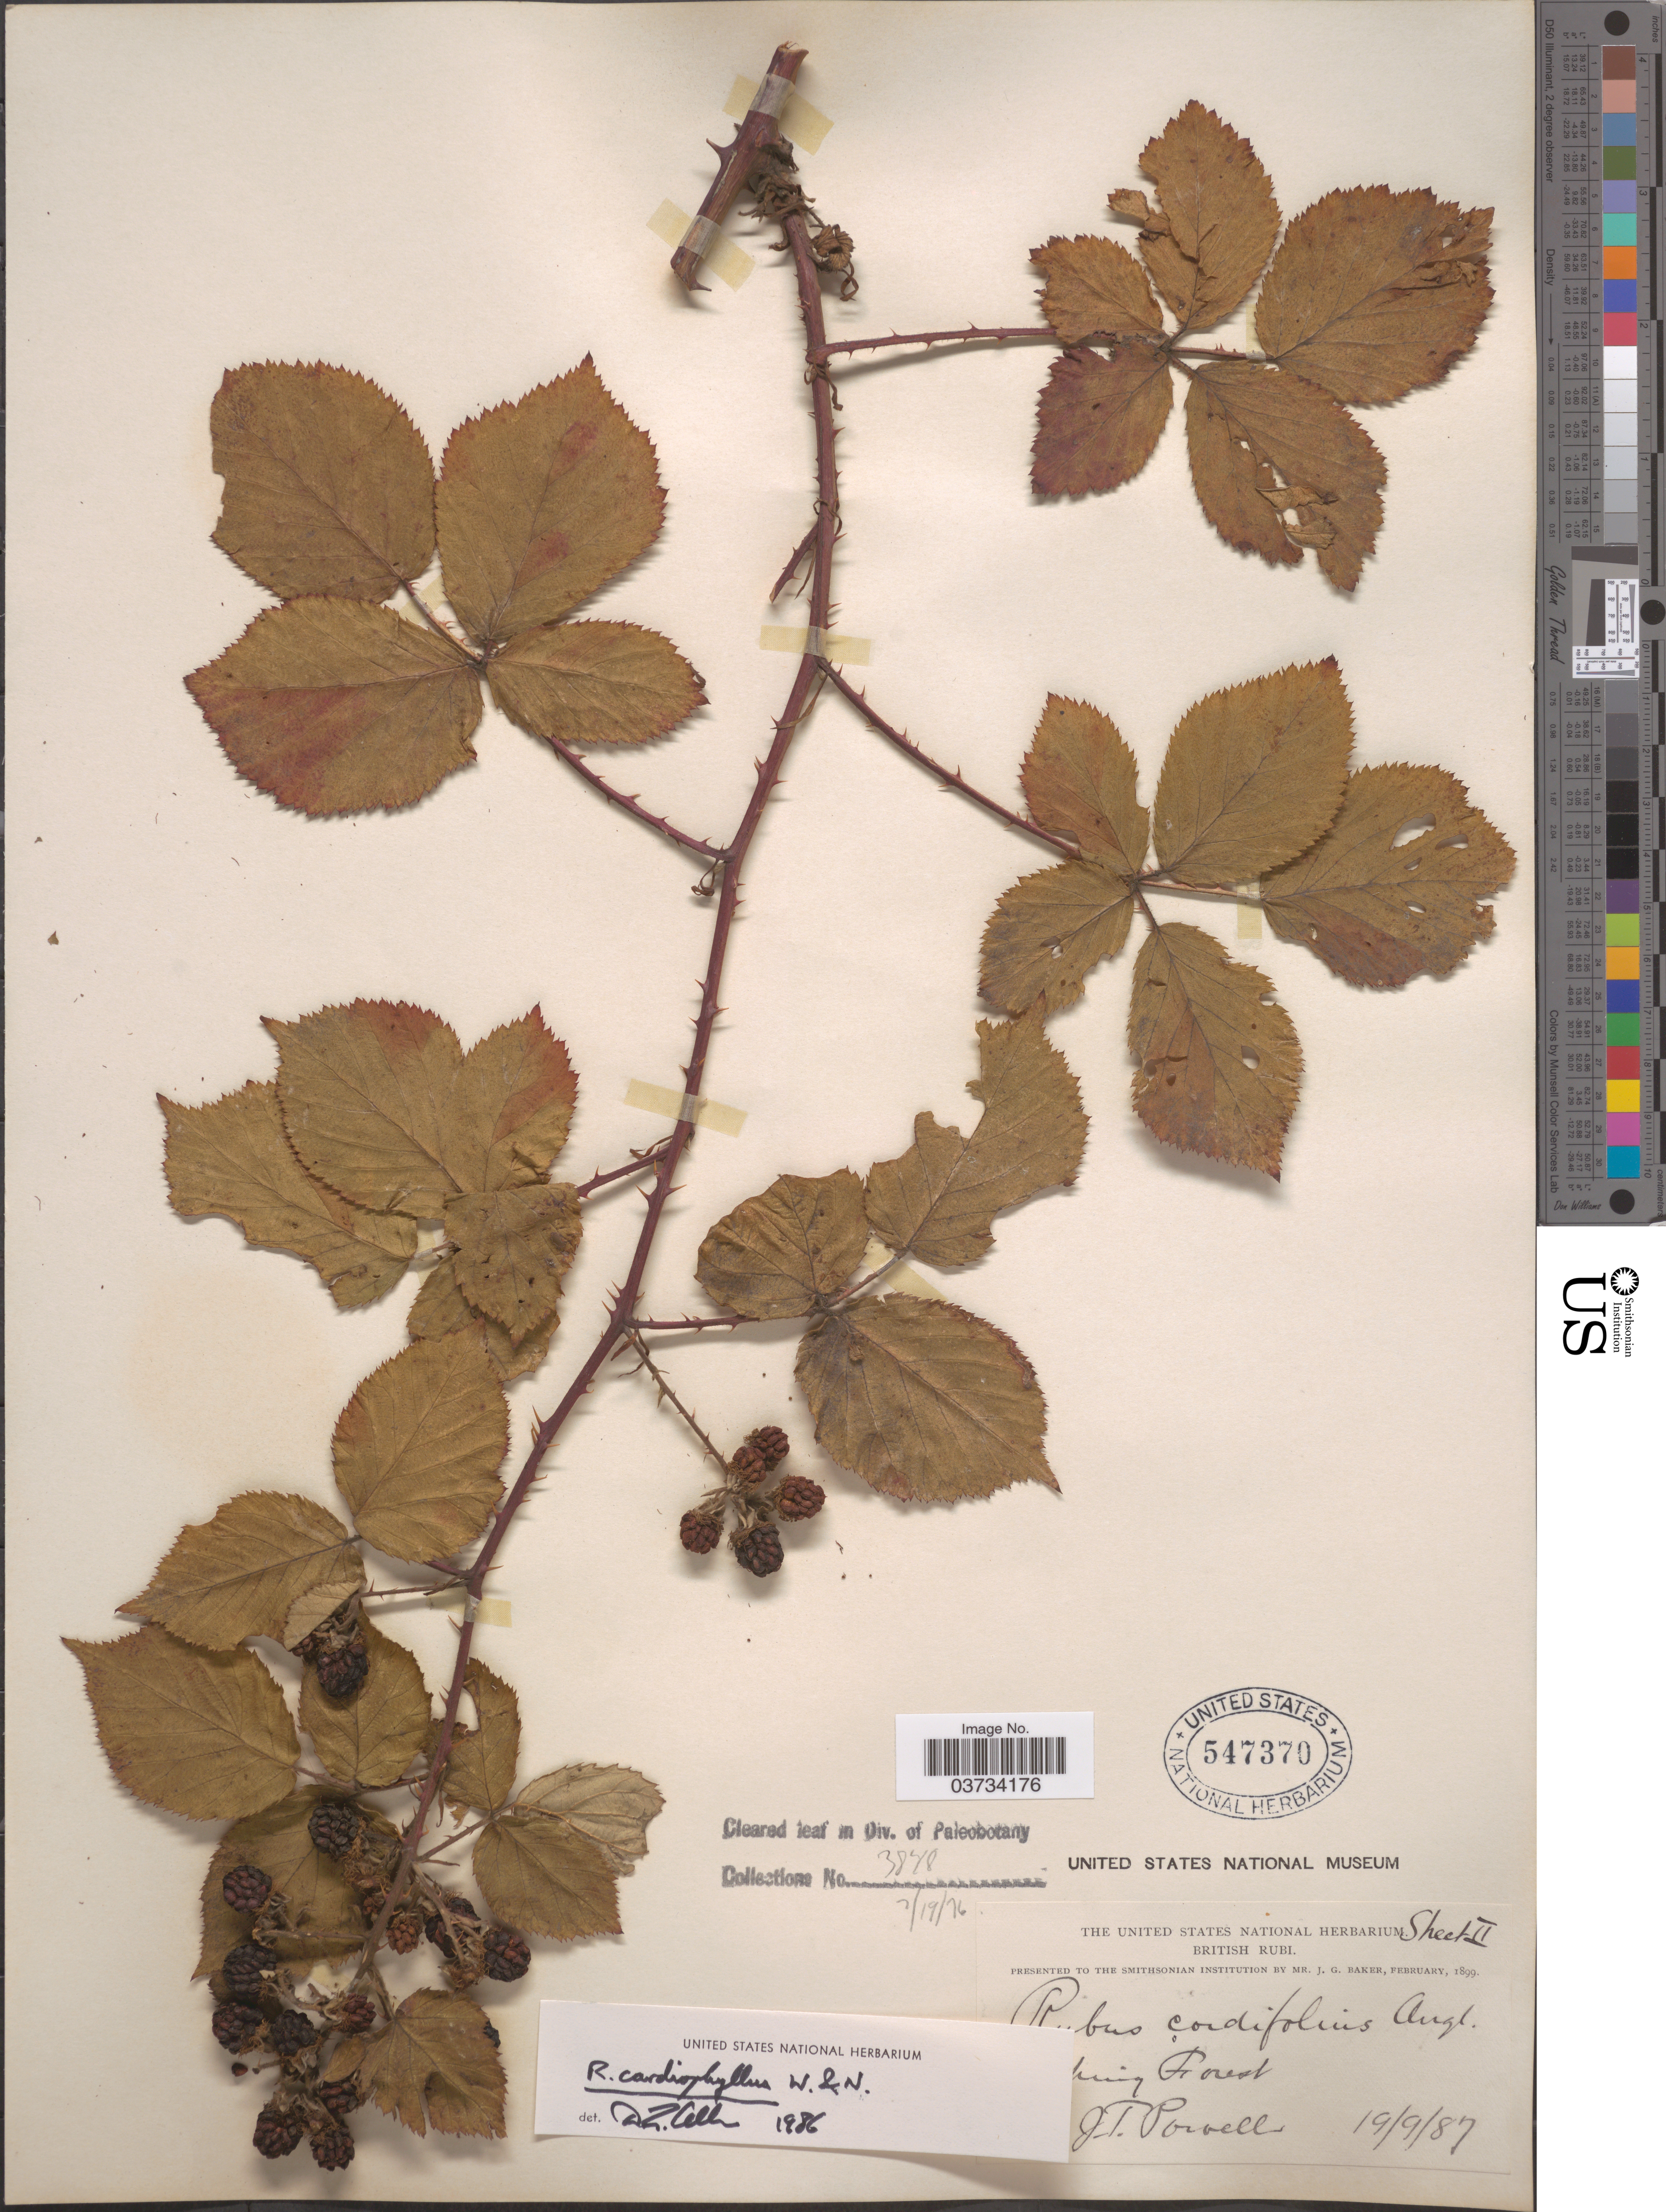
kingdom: Plantae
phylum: Tracheophyta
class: Magnoliopsida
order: Rosales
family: Rosaceae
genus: Rubus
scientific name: Rubus cardiophyllus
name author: Lefèvre & P.J. Müll.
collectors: J. Powell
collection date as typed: Transcribed d/m/y: 19/9/87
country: United Kingdom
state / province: England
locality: [illegible text]ing Forest.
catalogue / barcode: US 547370